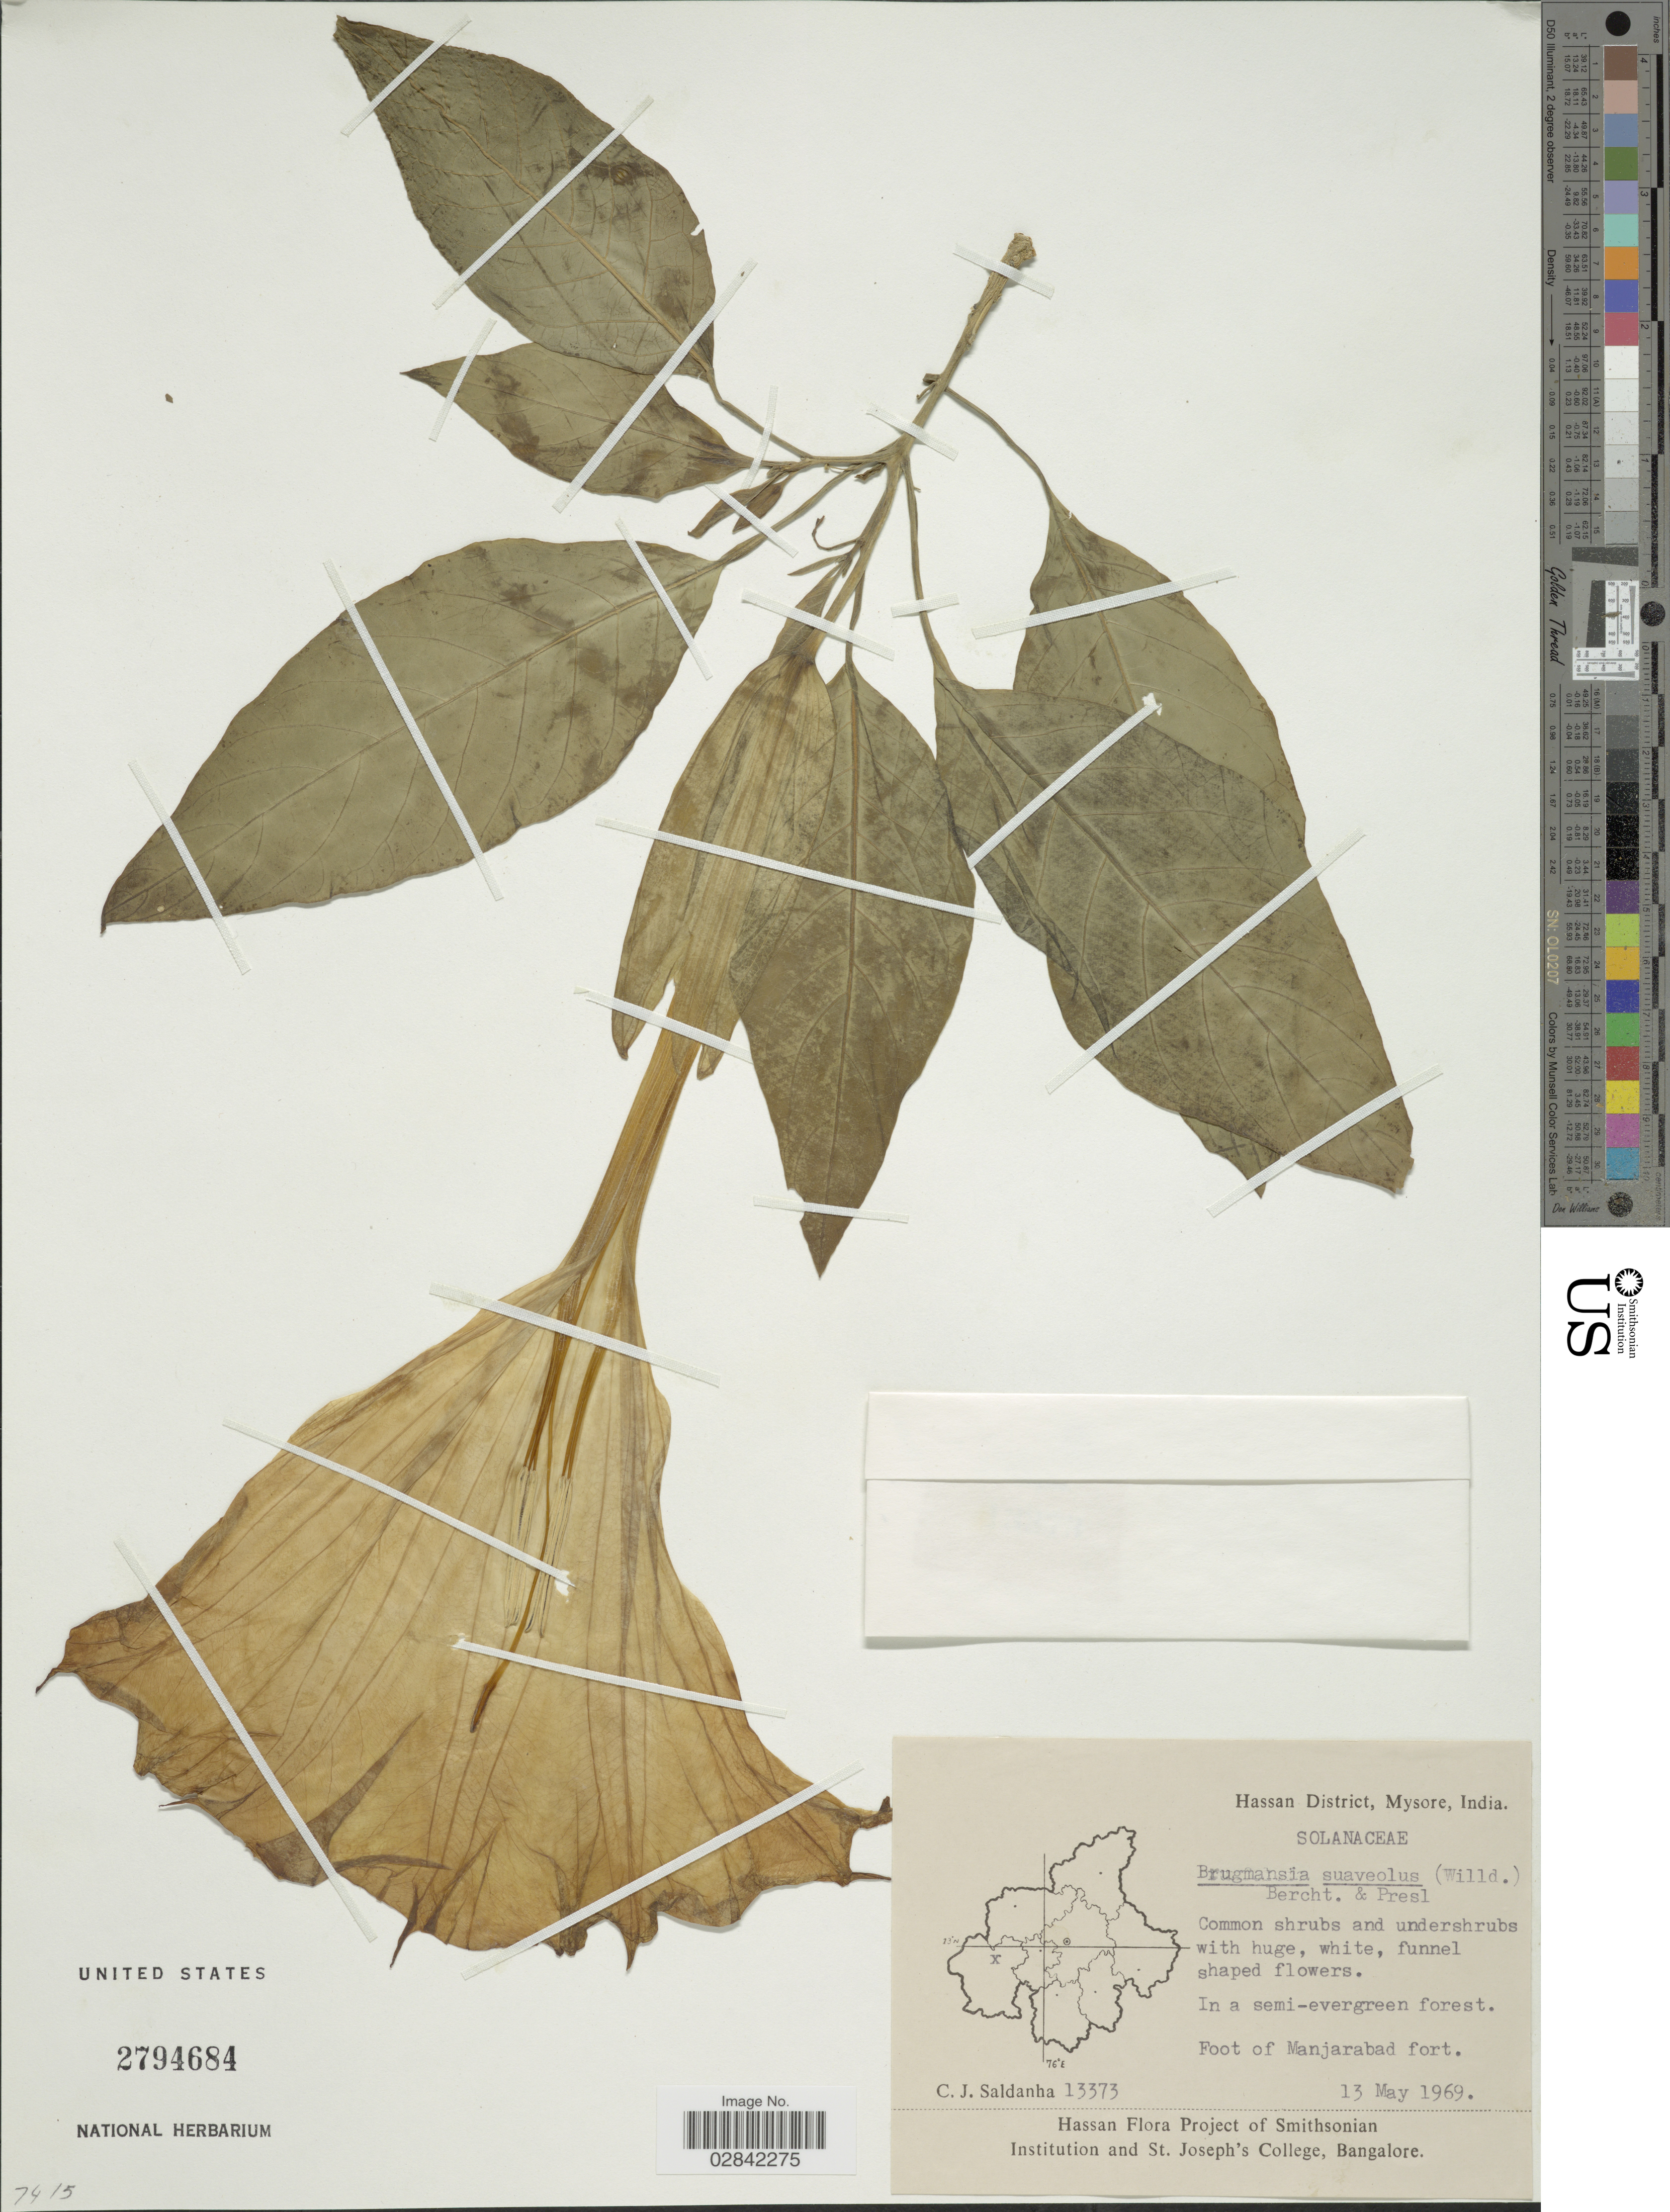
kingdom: Plantae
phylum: Tracheophyta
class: Magnoliopsida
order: Solanales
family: Solanaceae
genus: Brugmansia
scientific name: Brugmansia suaveolens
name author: (Humb. & Bonpl. ex Willd.) Brecht. & J. Presl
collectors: C. J. Saldanha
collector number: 13373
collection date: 1969-05-13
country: India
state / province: Karnataka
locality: Hassan District, Mysore, India, Foot of Manjarabad fort.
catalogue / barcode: US 2794684